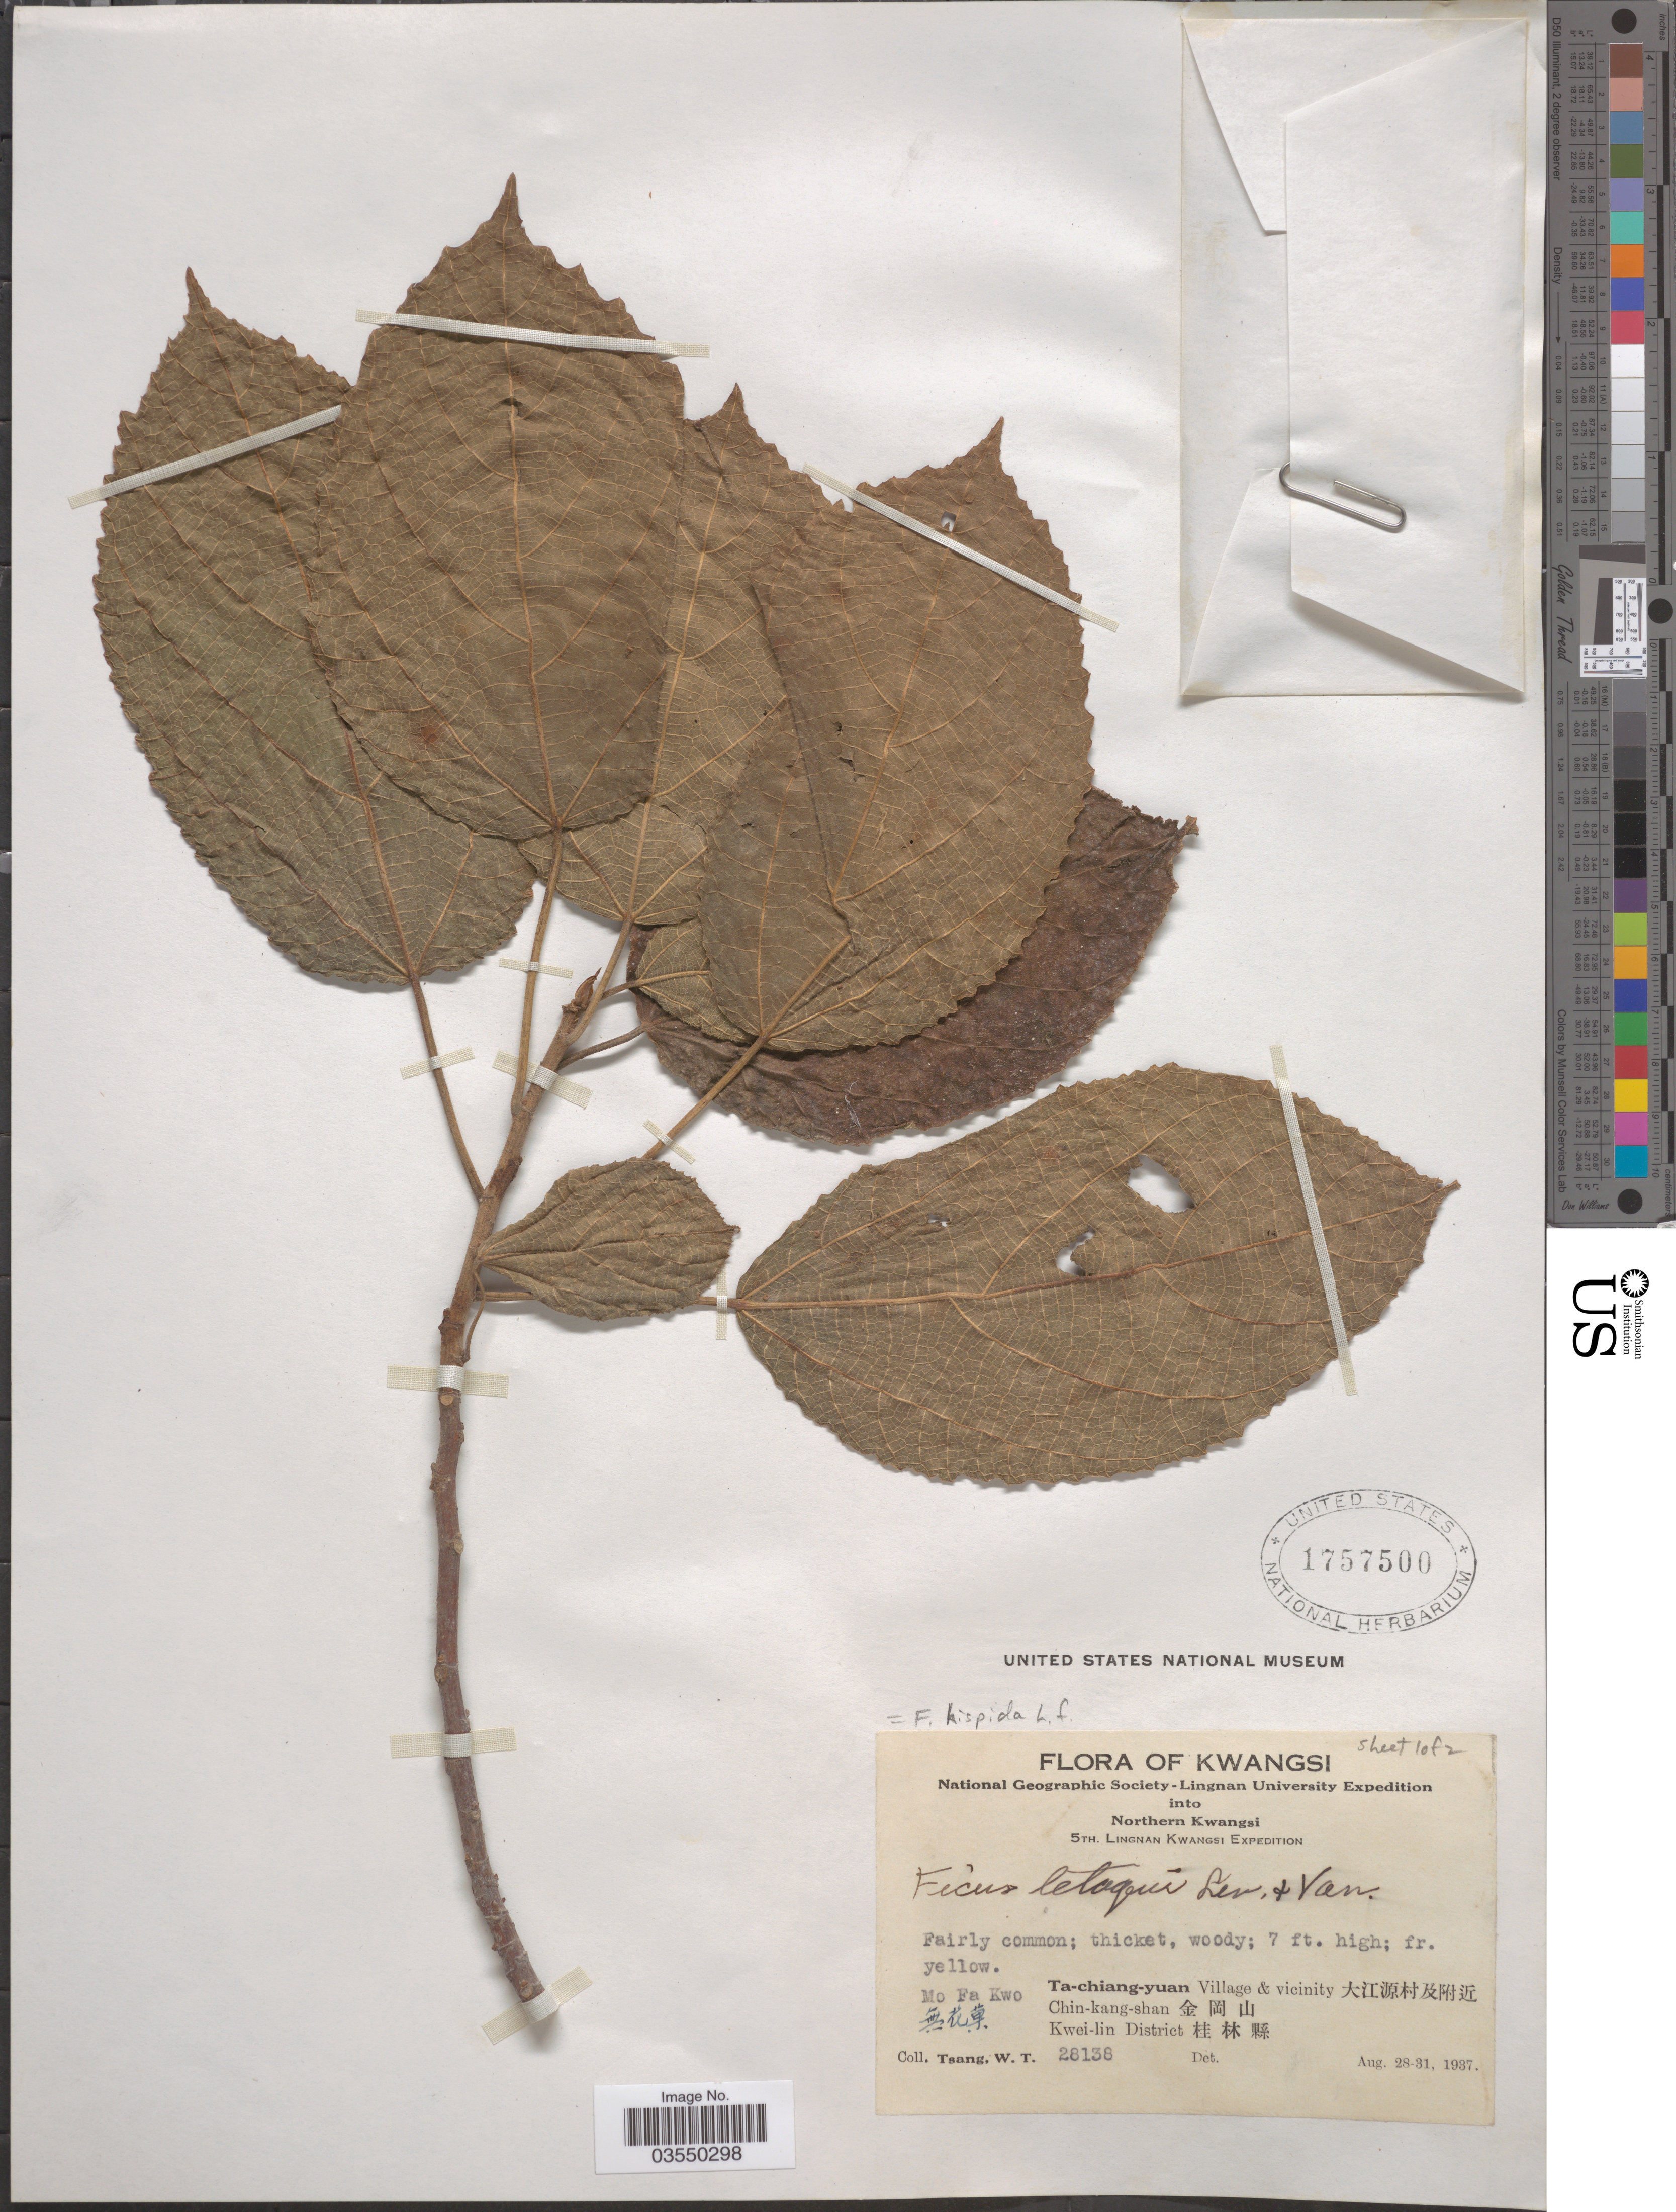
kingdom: Plantae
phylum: Tracheophyta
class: Magnoliopsida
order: Rosales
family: Moraceae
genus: Ficus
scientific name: Ficus hispida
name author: L. f.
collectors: W. T. Tsang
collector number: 28138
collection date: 1937-08-28/1937-08-31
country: China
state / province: Guangxi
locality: Kwangsi. Northern Kwangsi. Mo Fa Kwo X. Ta-chiang-yuan Village & vicinity X. Chin-kang-shan X. Kwei-lin District X.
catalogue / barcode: US 1757500